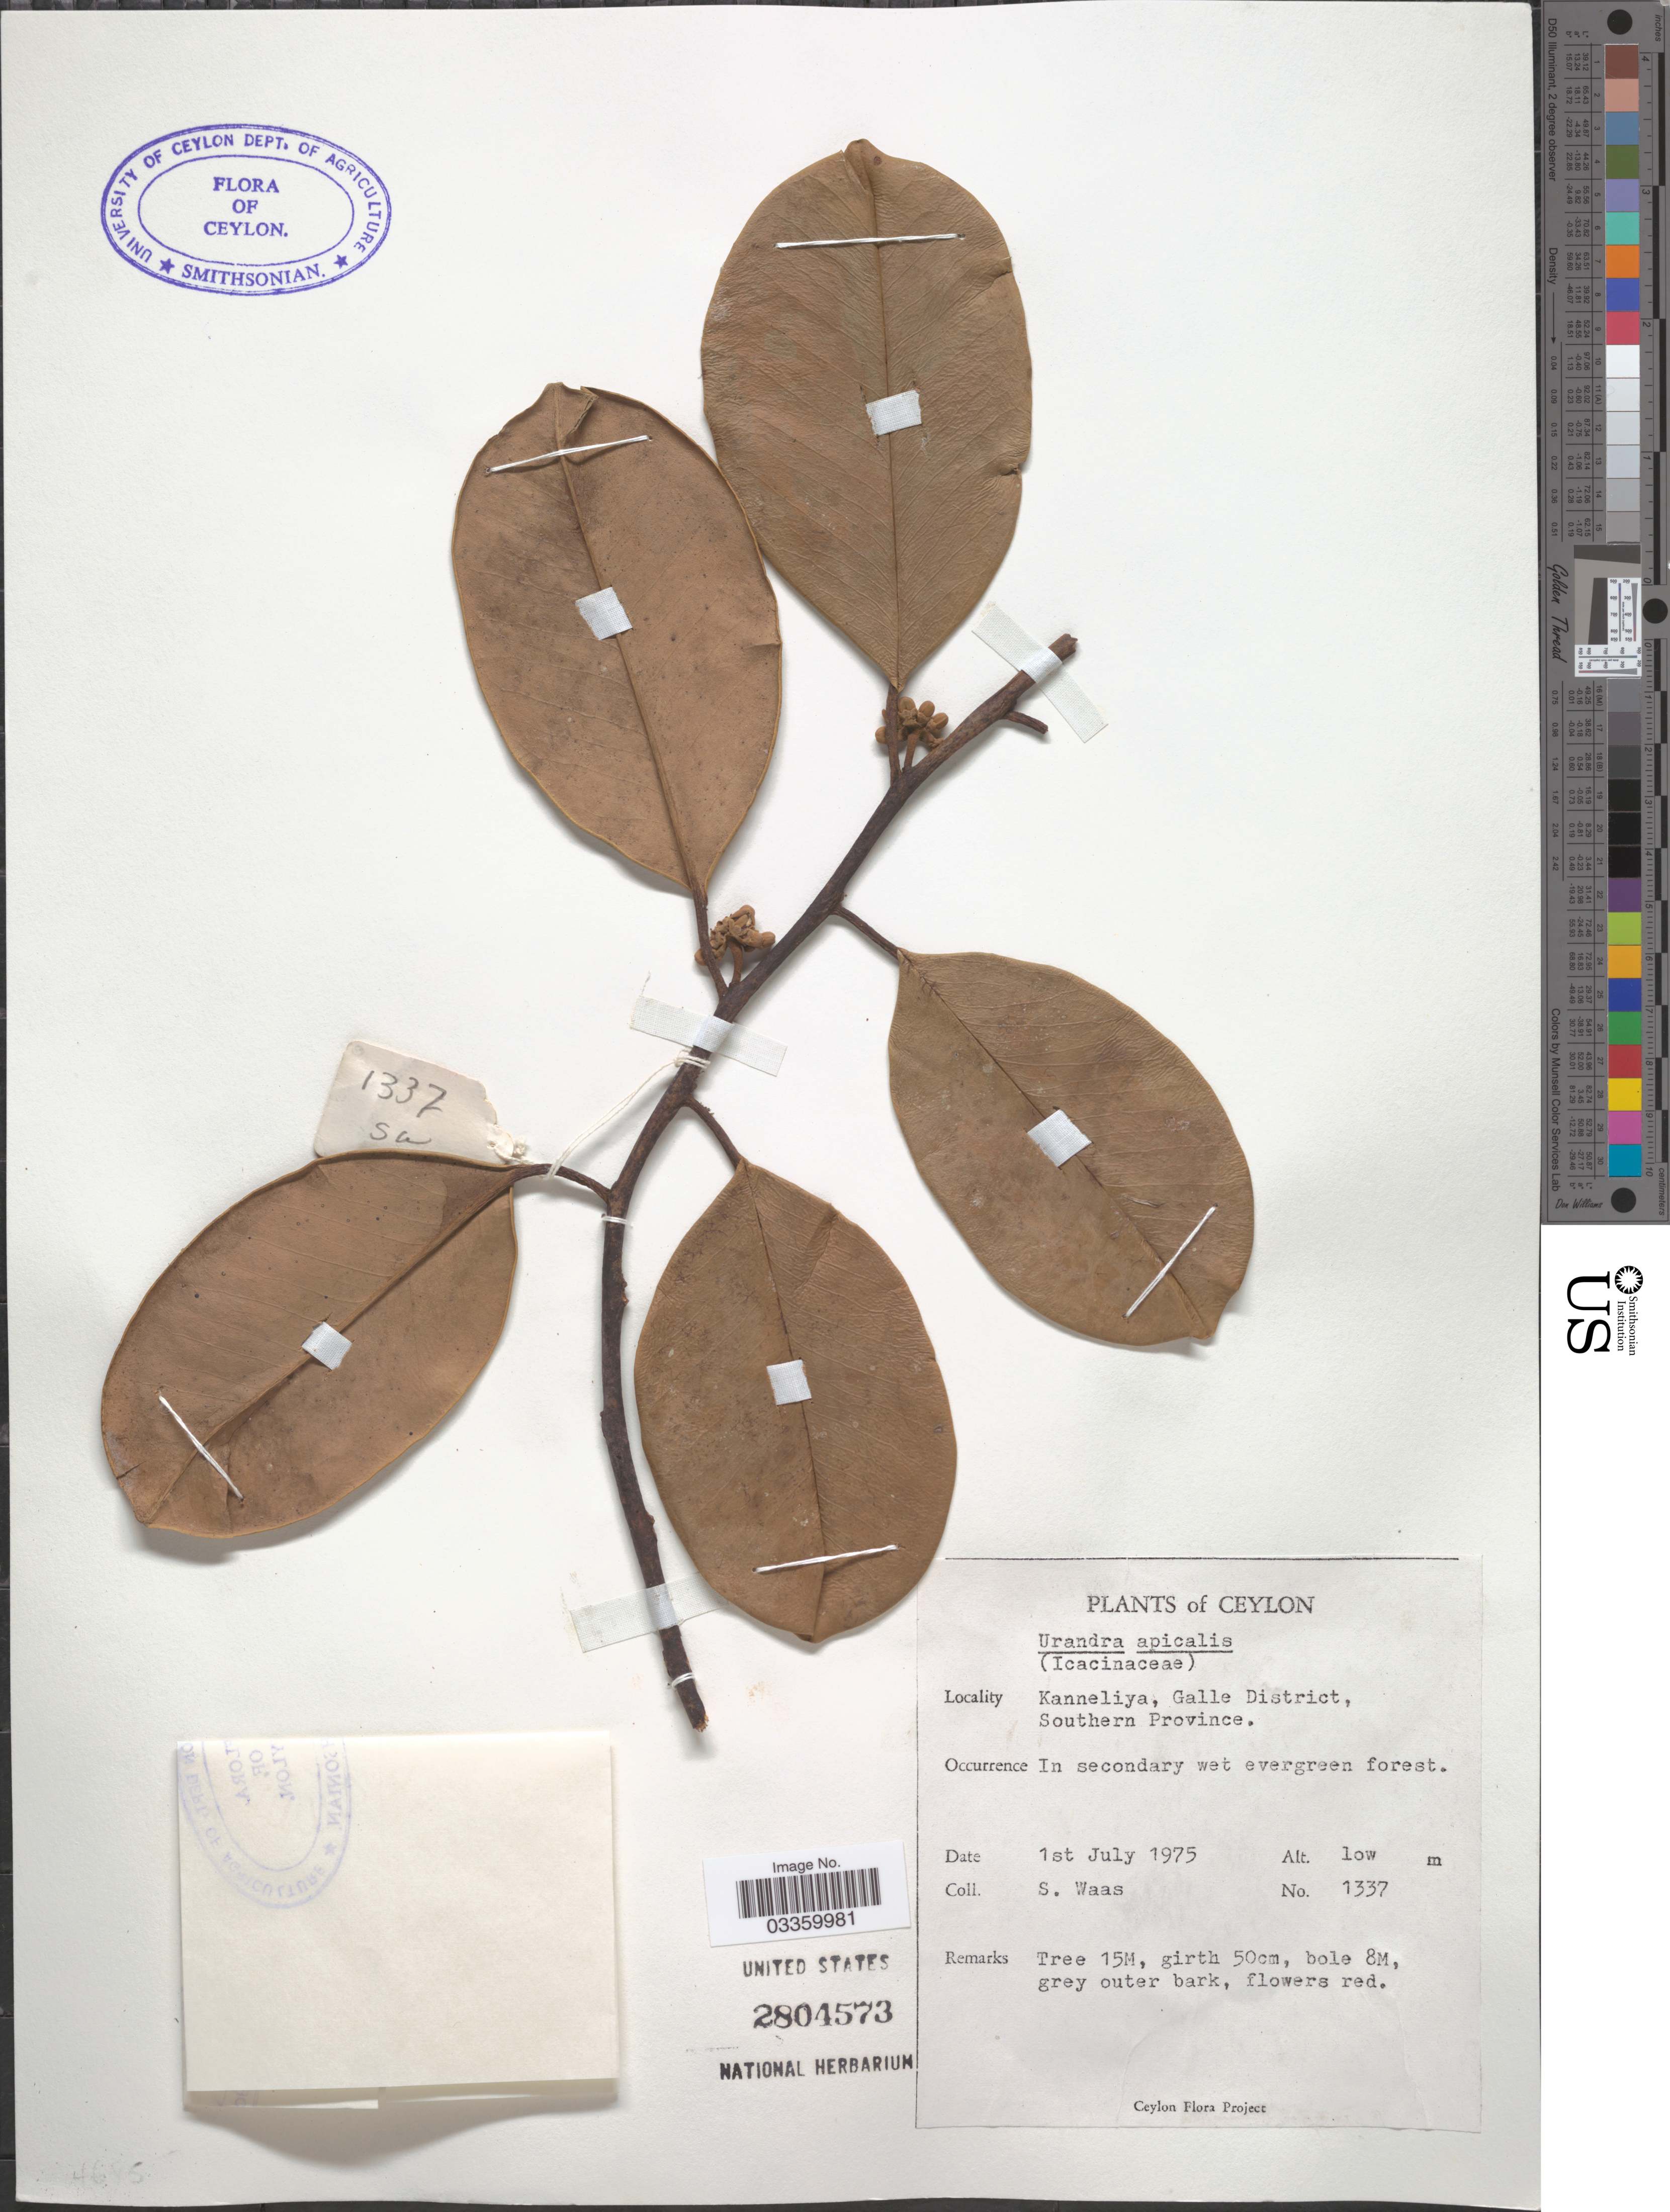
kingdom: Plantae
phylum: Tracheophyta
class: Magnoliopsida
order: Cardiopteridales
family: Stemonuraceae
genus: Stemonurus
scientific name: Stemonurus apicalis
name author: (Thwaites) Miers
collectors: S. Waas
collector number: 1337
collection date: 1975-07-01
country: Sri Lanka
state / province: Southern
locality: Ceylon. Kanneliya, Galle District.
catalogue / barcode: US 2804573